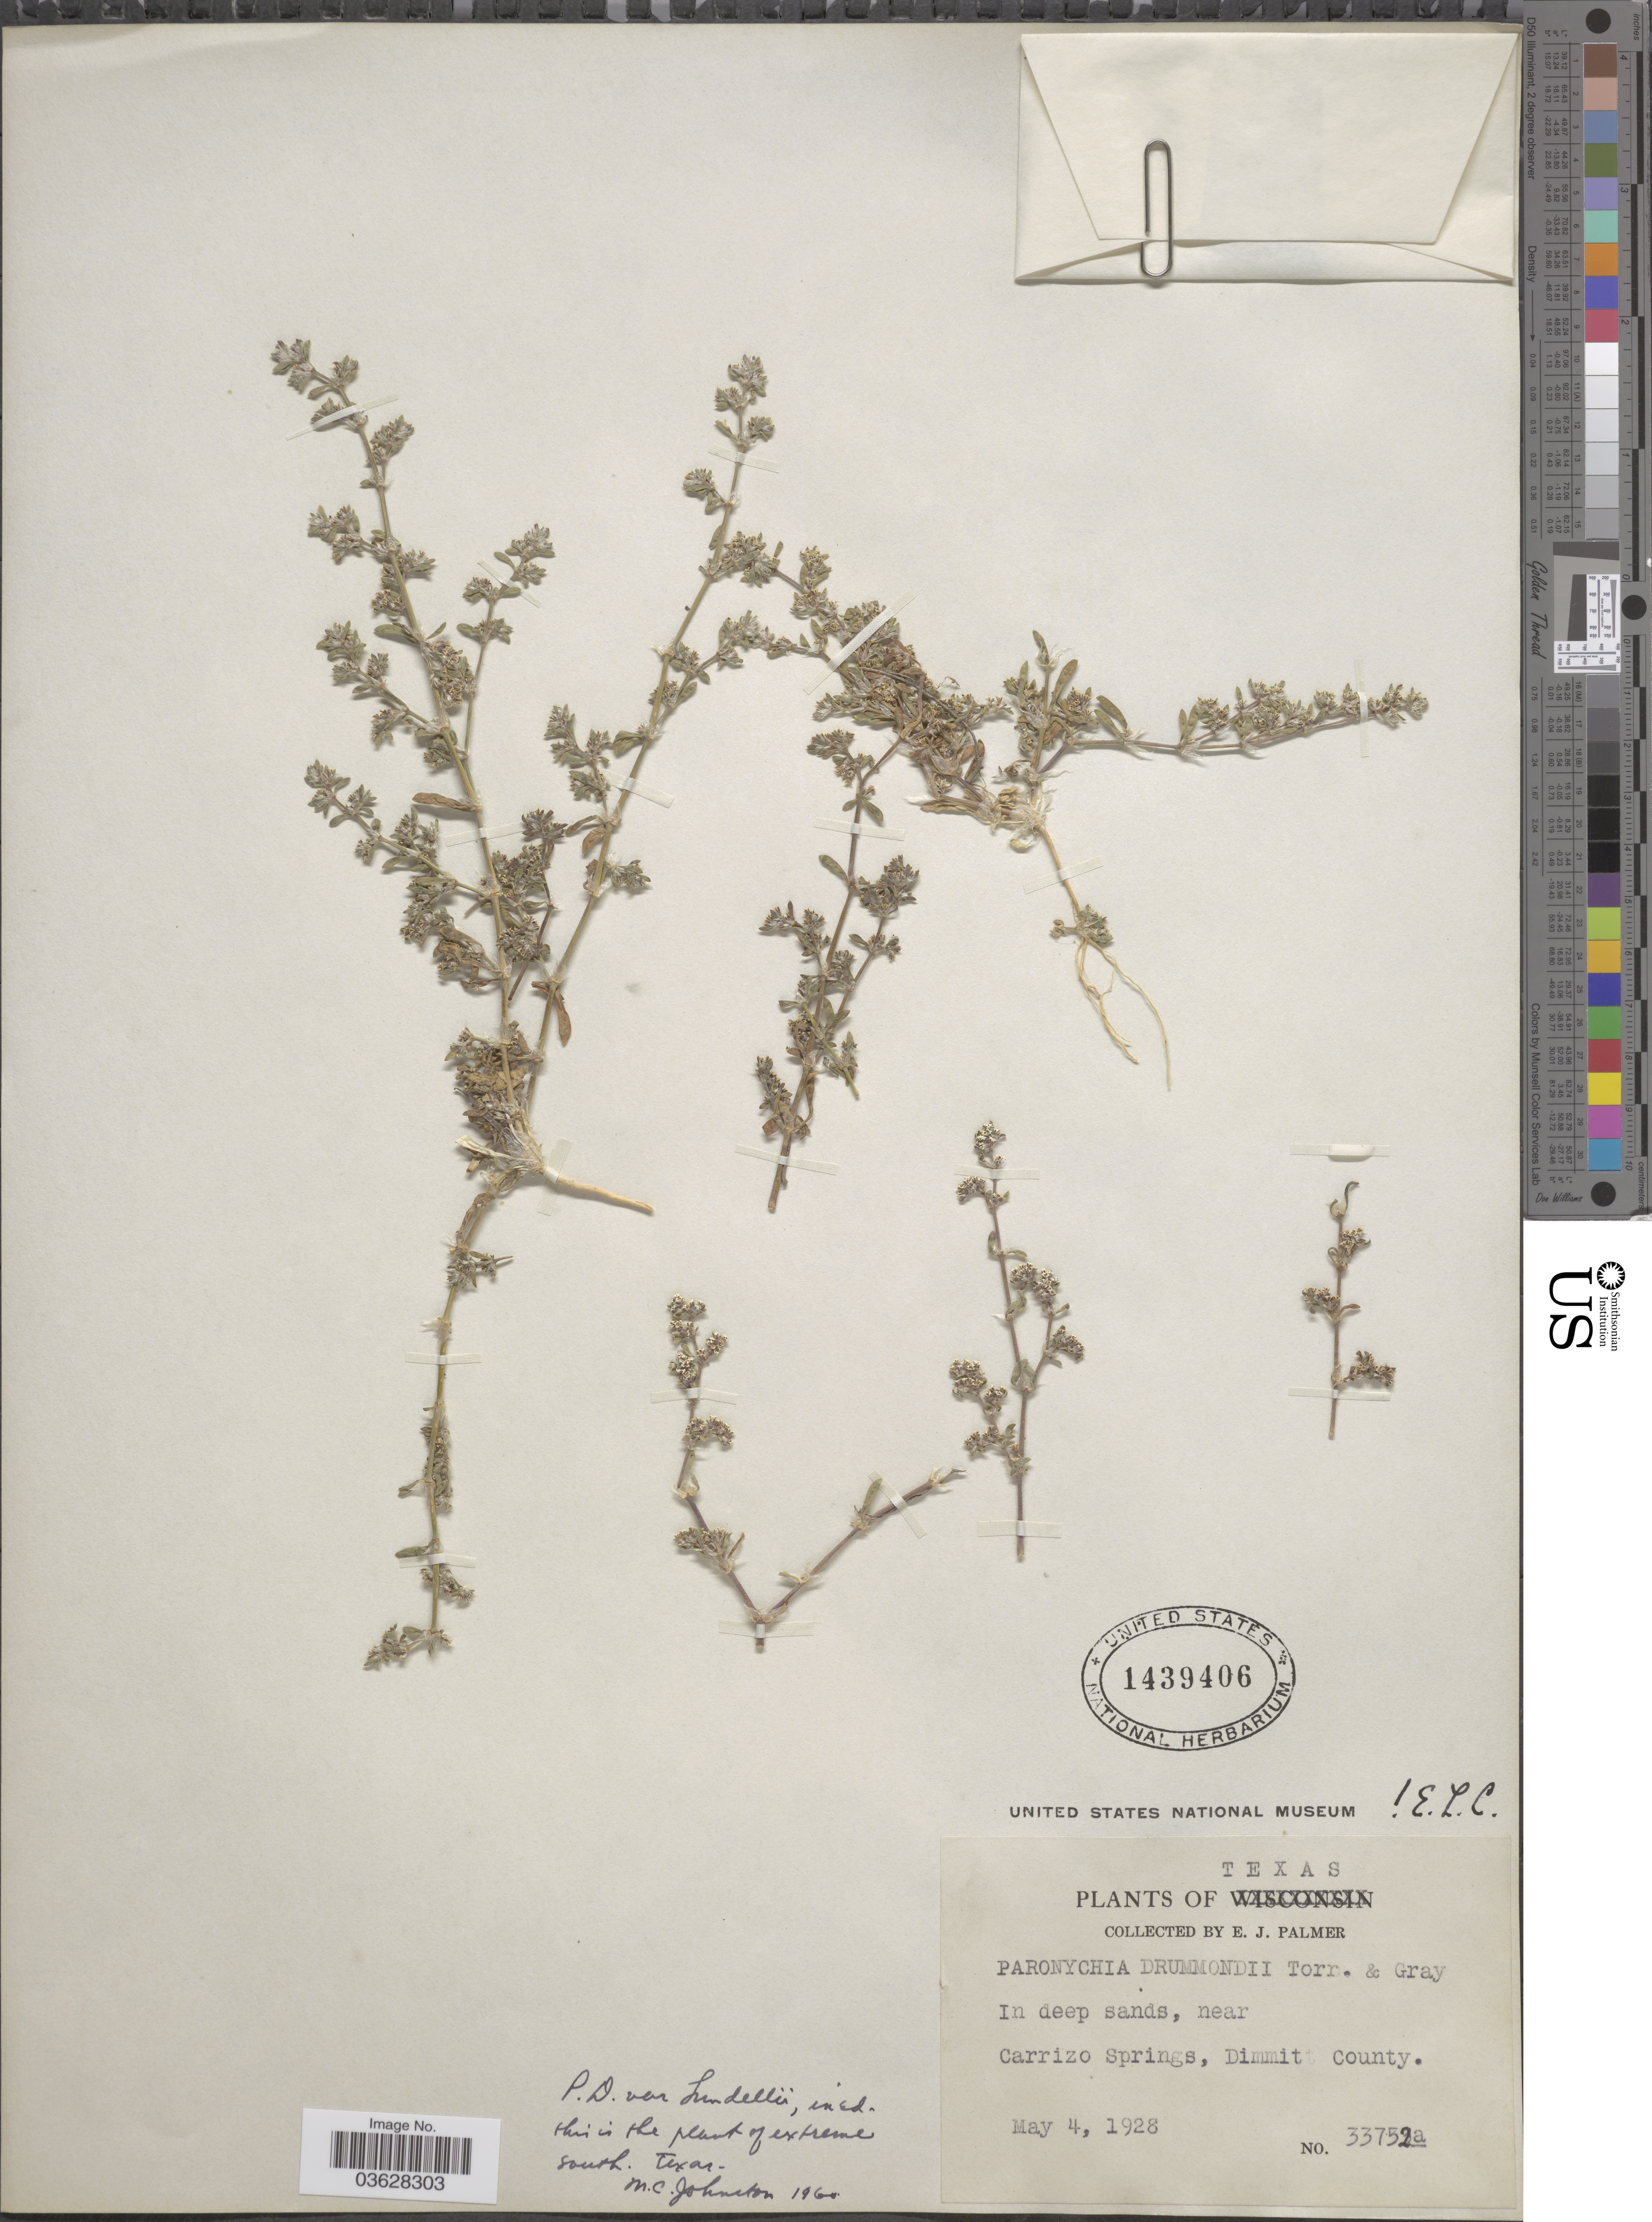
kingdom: Plantae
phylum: Tracheophyta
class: Magnoliopsida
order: Caryophyllales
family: Caryophyllaceae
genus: Paronychia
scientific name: Paronychia drummondii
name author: Torr. & A. Gray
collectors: E. J. Palmer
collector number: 33752a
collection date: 1928-05-04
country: United States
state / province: Texas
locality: Near Carrizo Springs, Dimmit County.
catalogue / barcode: US 1439406